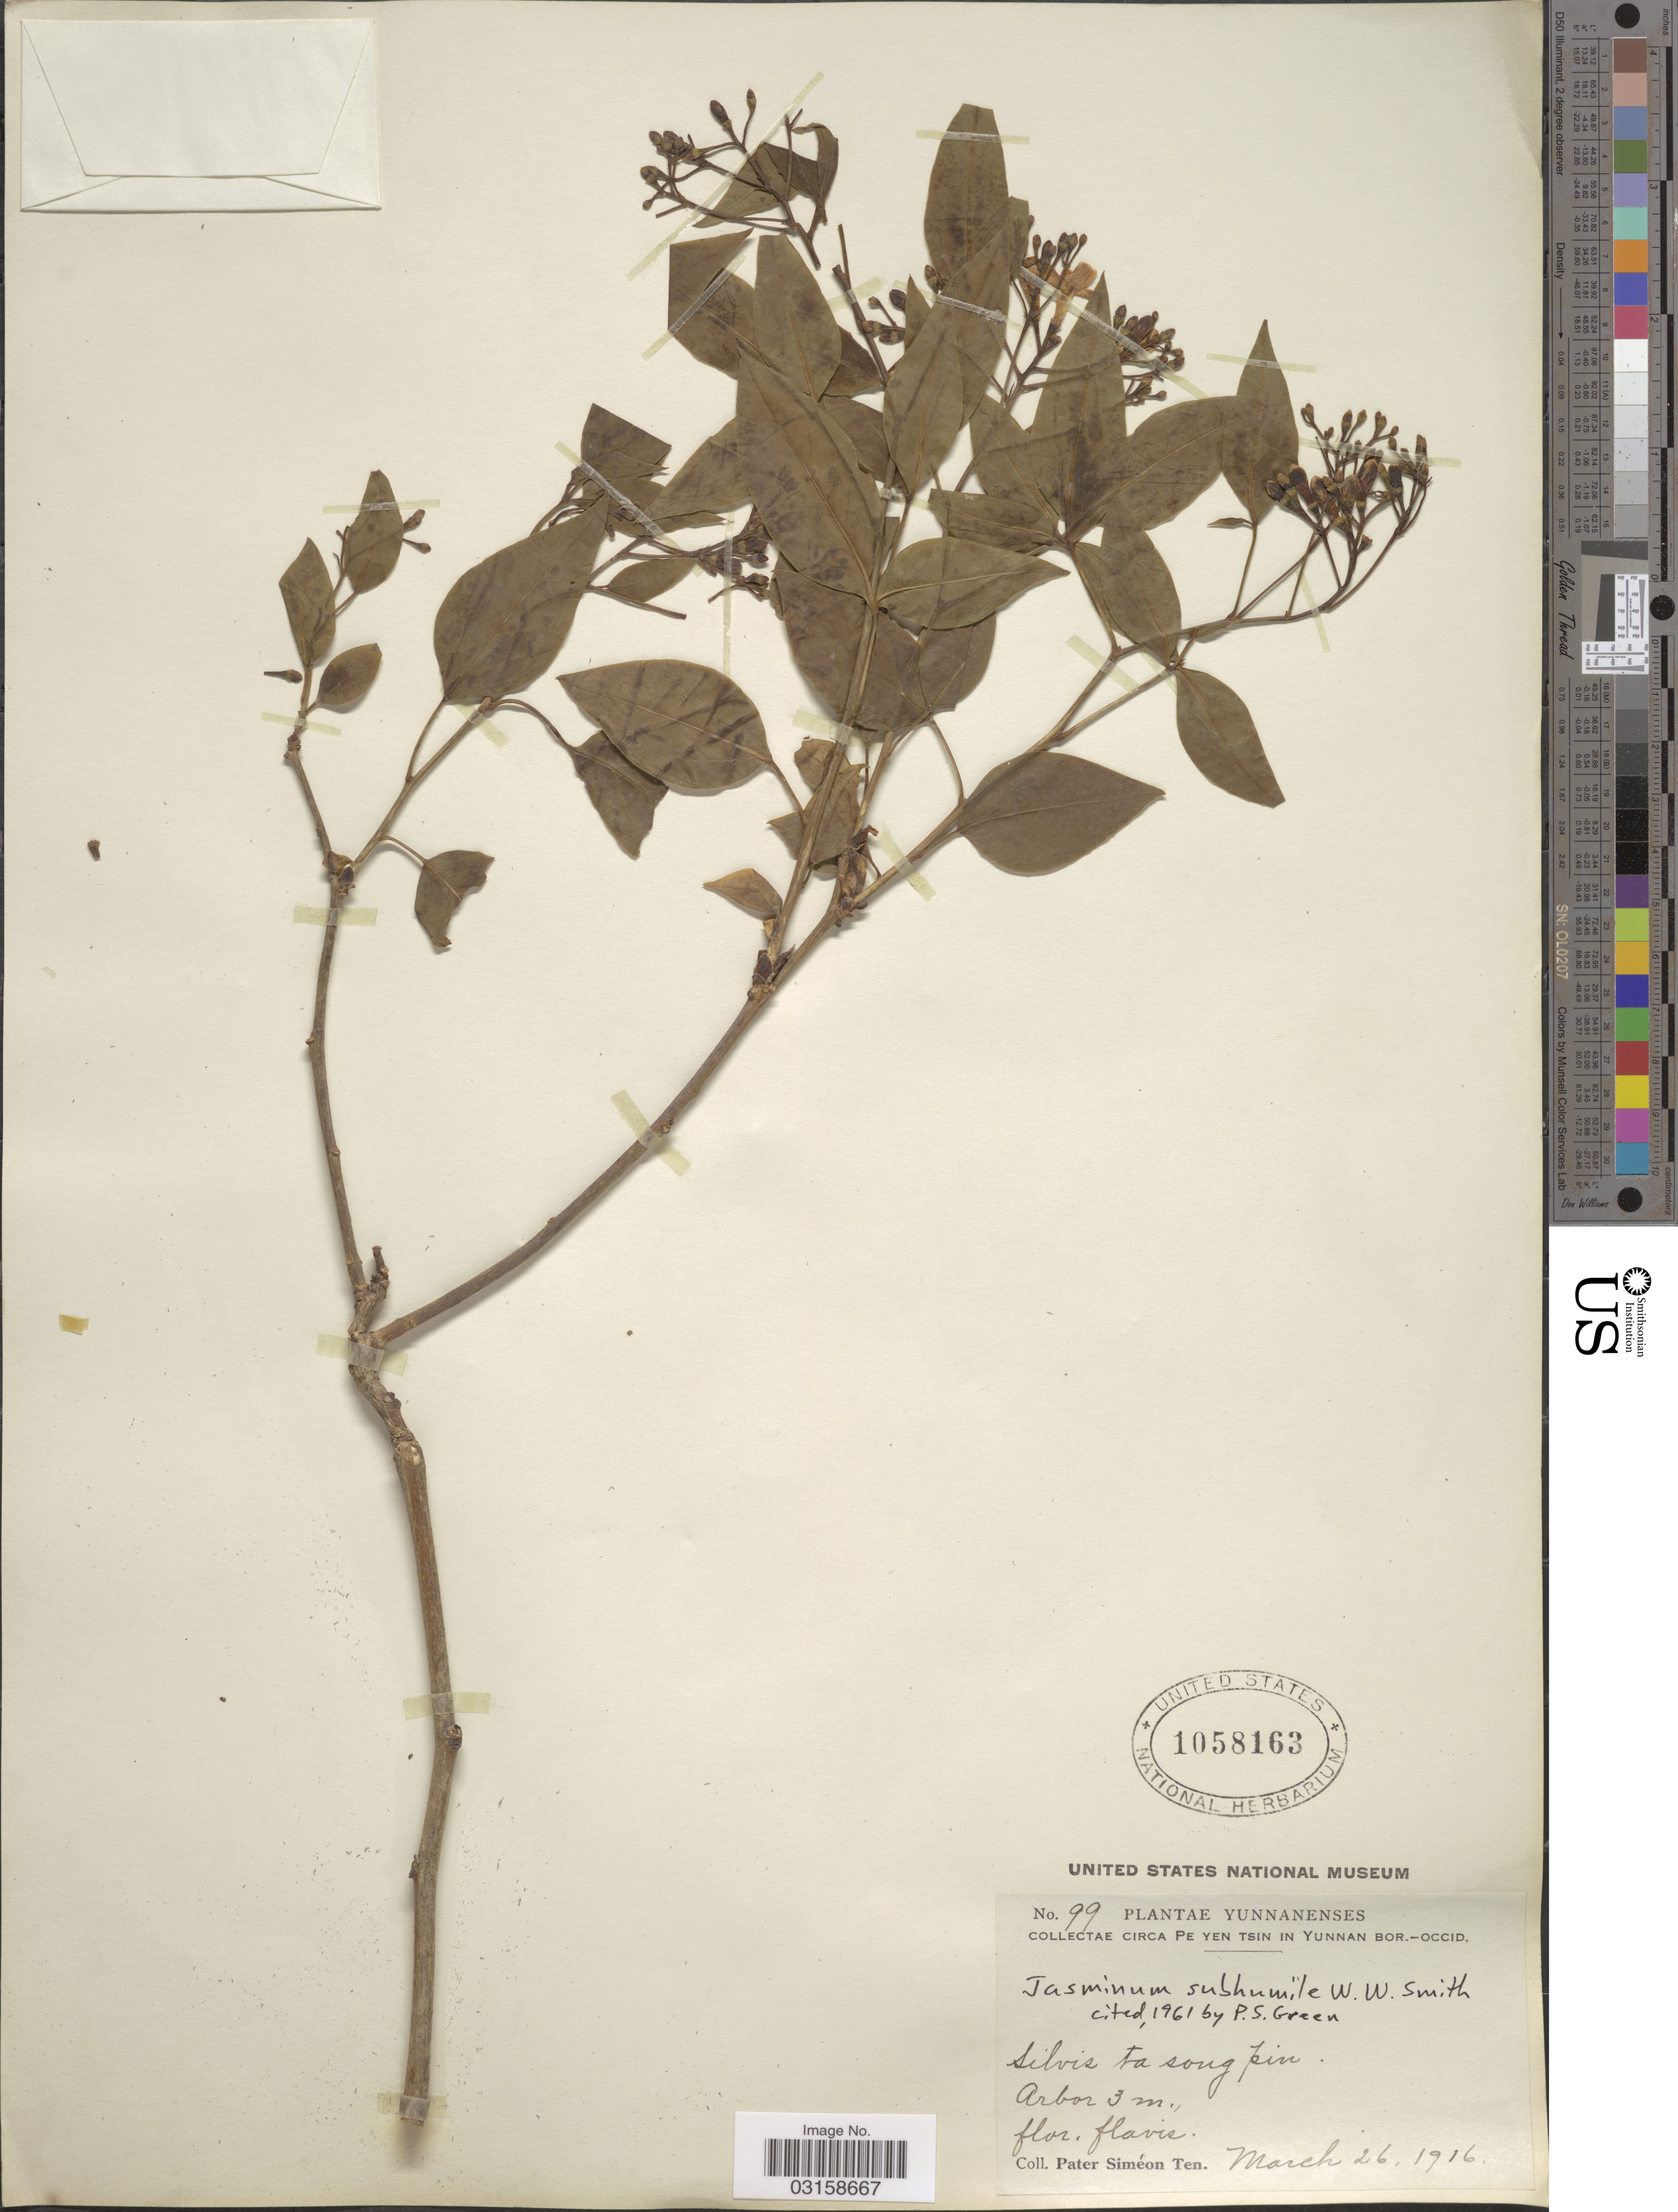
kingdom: Plantae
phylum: Tracheophyta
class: Magnoliopsida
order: Lamiales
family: Oleaceae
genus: Jasminum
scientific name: Jasminum subhumile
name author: W.W. Sm.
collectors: P. S. Ten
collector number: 99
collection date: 1916-03-26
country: China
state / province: Yunnan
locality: Circa Pe Yen Tsin in Yunnan bor.-occid. Silvis Fa song pin.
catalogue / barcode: US 1058163